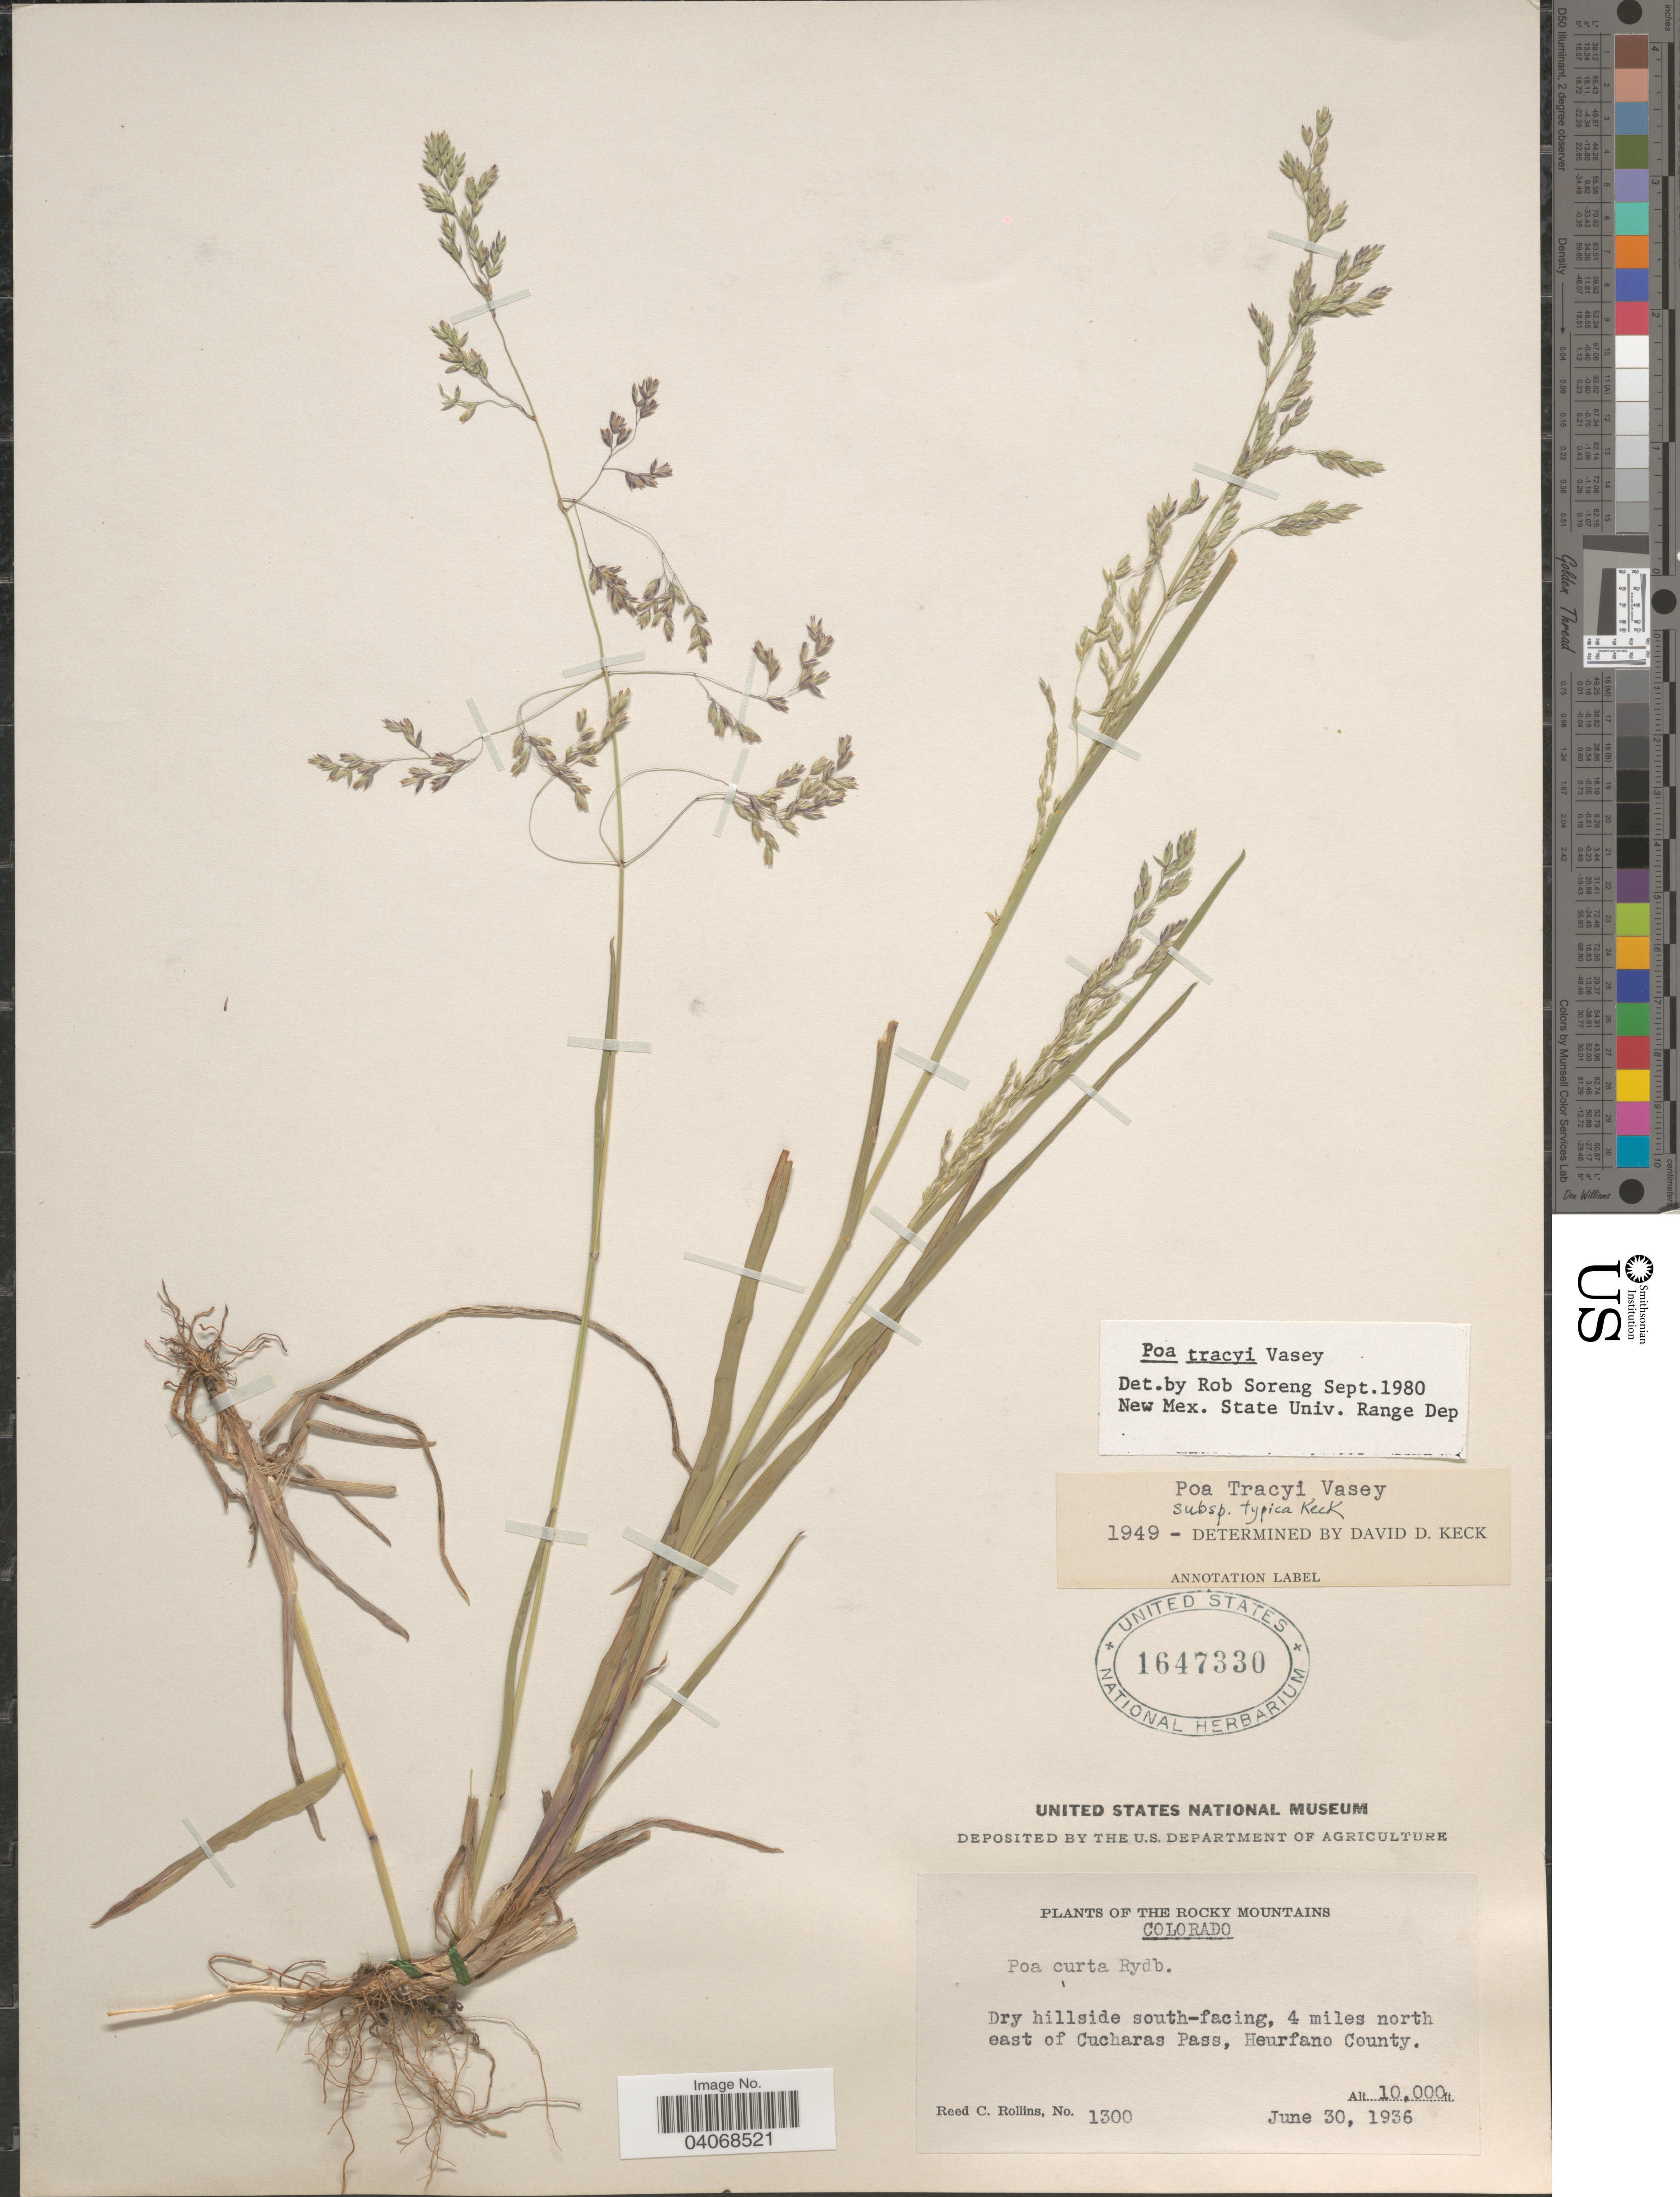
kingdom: Plantae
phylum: Tracheophyta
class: Liliopsida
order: Poales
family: Poaceae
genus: Poa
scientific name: Poa tracyi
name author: Vasey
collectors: R. C. Rollins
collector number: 1300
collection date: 1936-06-30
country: United States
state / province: Colorado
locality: The Rocky Mountains. Dry hillside south-facing, 4 miles north east of Cucharas Pass, Heurfano County.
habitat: dry hillside south facing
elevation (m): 3048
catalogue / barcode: US 1647330